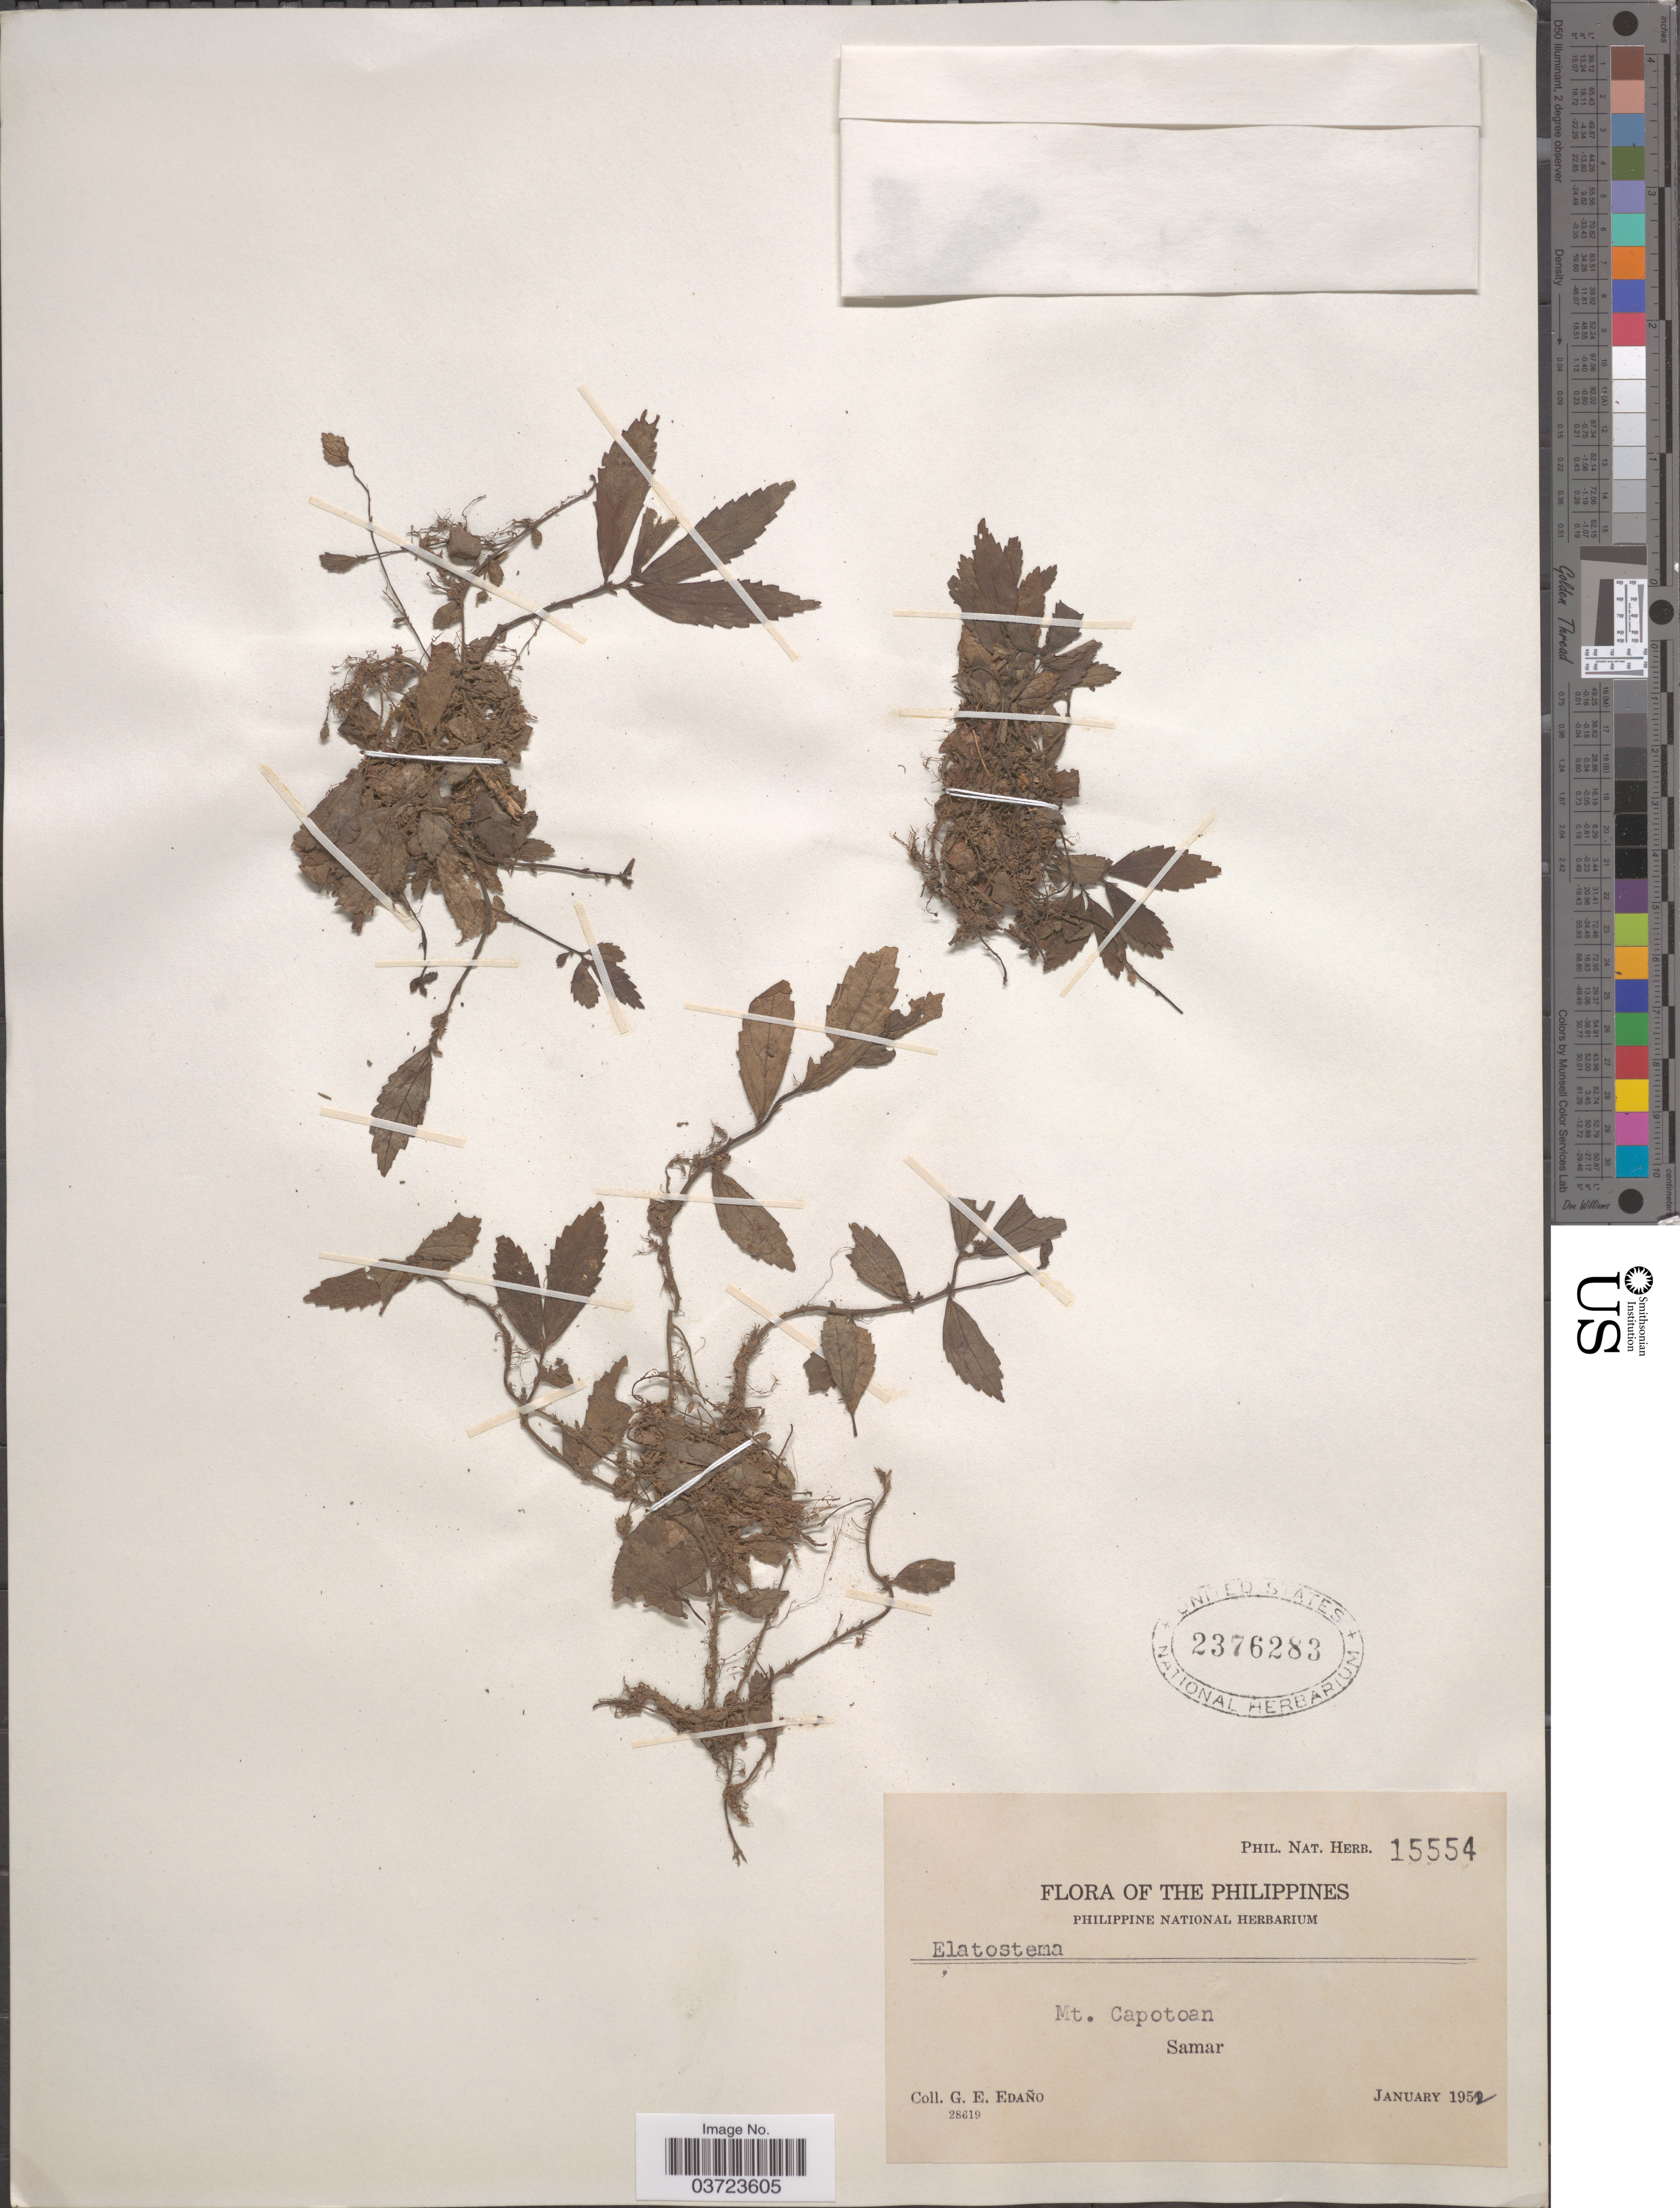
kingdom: Plantae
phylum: Tracheophyta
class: Magnoliopsida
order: Rosales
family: Urticaceae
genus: Elatostema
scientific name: Elatostema sp.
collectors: G. E. Edaño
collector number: Phil. Nat. Herb. 15554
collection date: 1952-01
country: Philippines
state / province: Eastern Visayas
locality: Mt. Capotoan. Samar.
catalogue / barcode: US 2376283